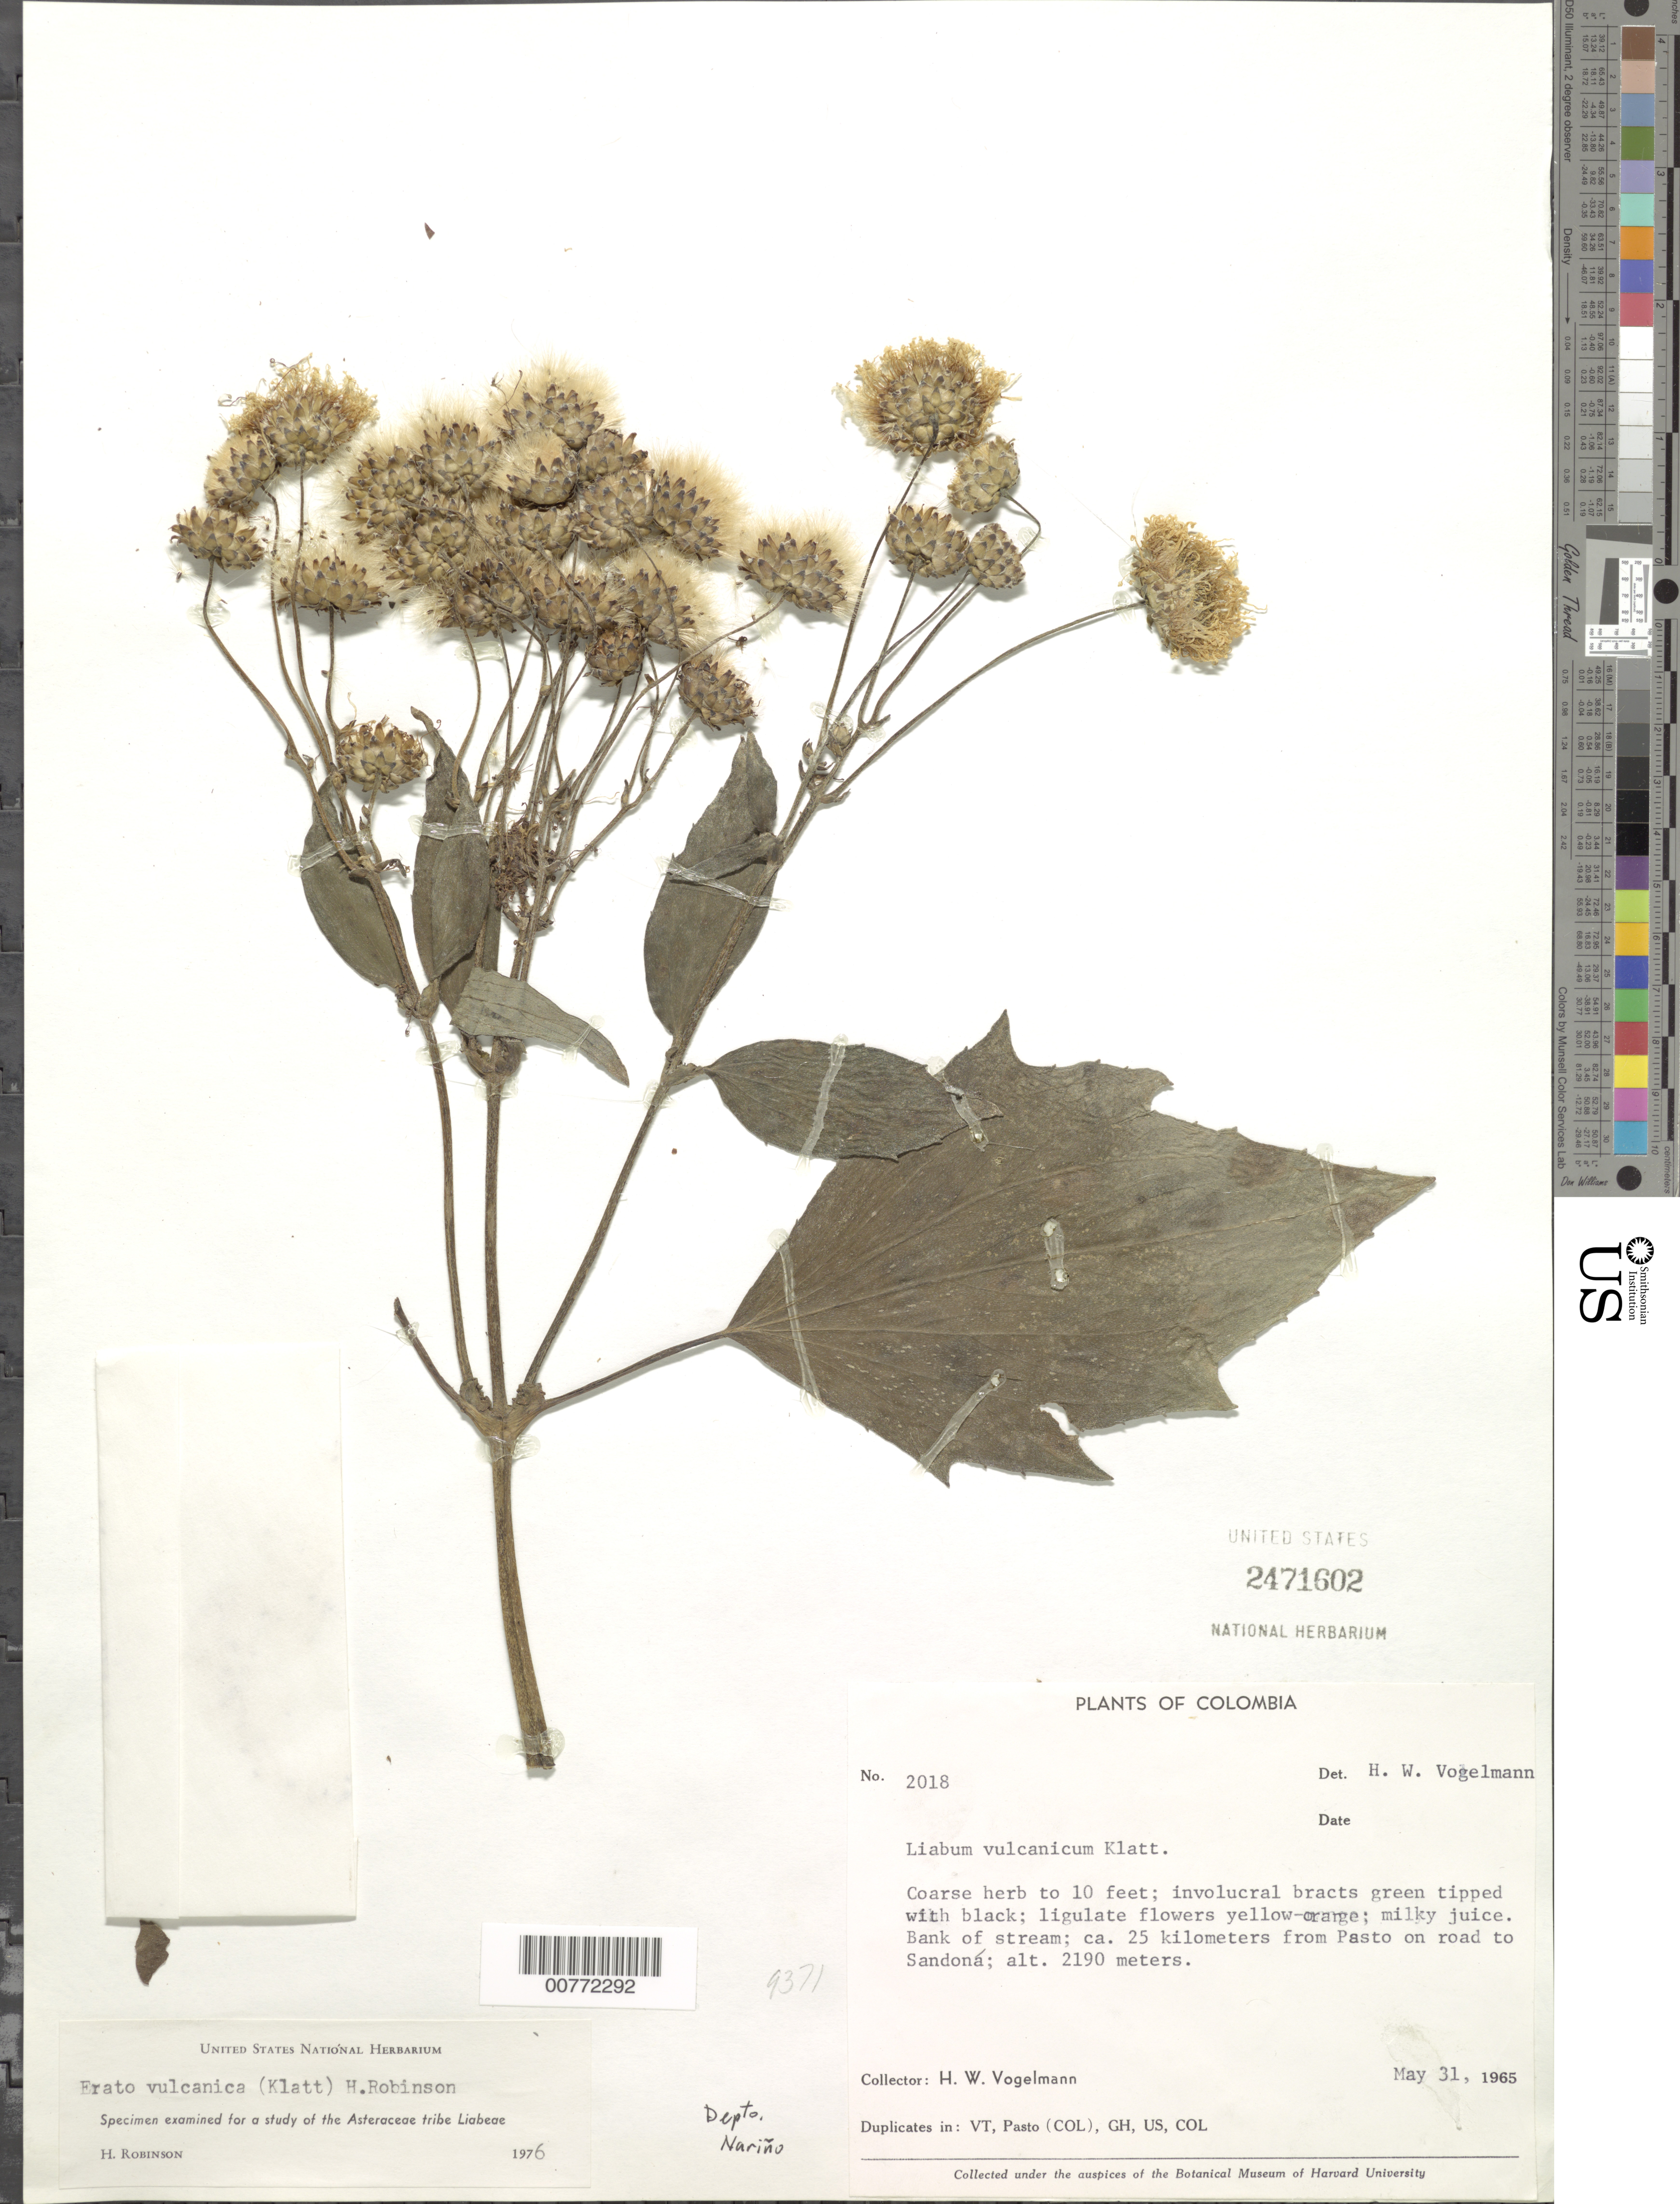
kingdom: Plantae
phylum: Tracheophyta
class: Magnoliopsida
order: Asterales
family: Asteraceae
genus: Erato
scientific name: Erato vulcanica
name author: (Klatt) H. Rob.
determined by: Robinson, Harold E., (US)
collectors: H. Vogelmann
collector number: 2018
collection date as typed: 31 May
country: Colombia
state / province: Nariño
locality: Pasto, 25 km from, on road to Sandona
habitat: Bank of stream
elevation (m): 2190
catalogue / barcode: US 2471602